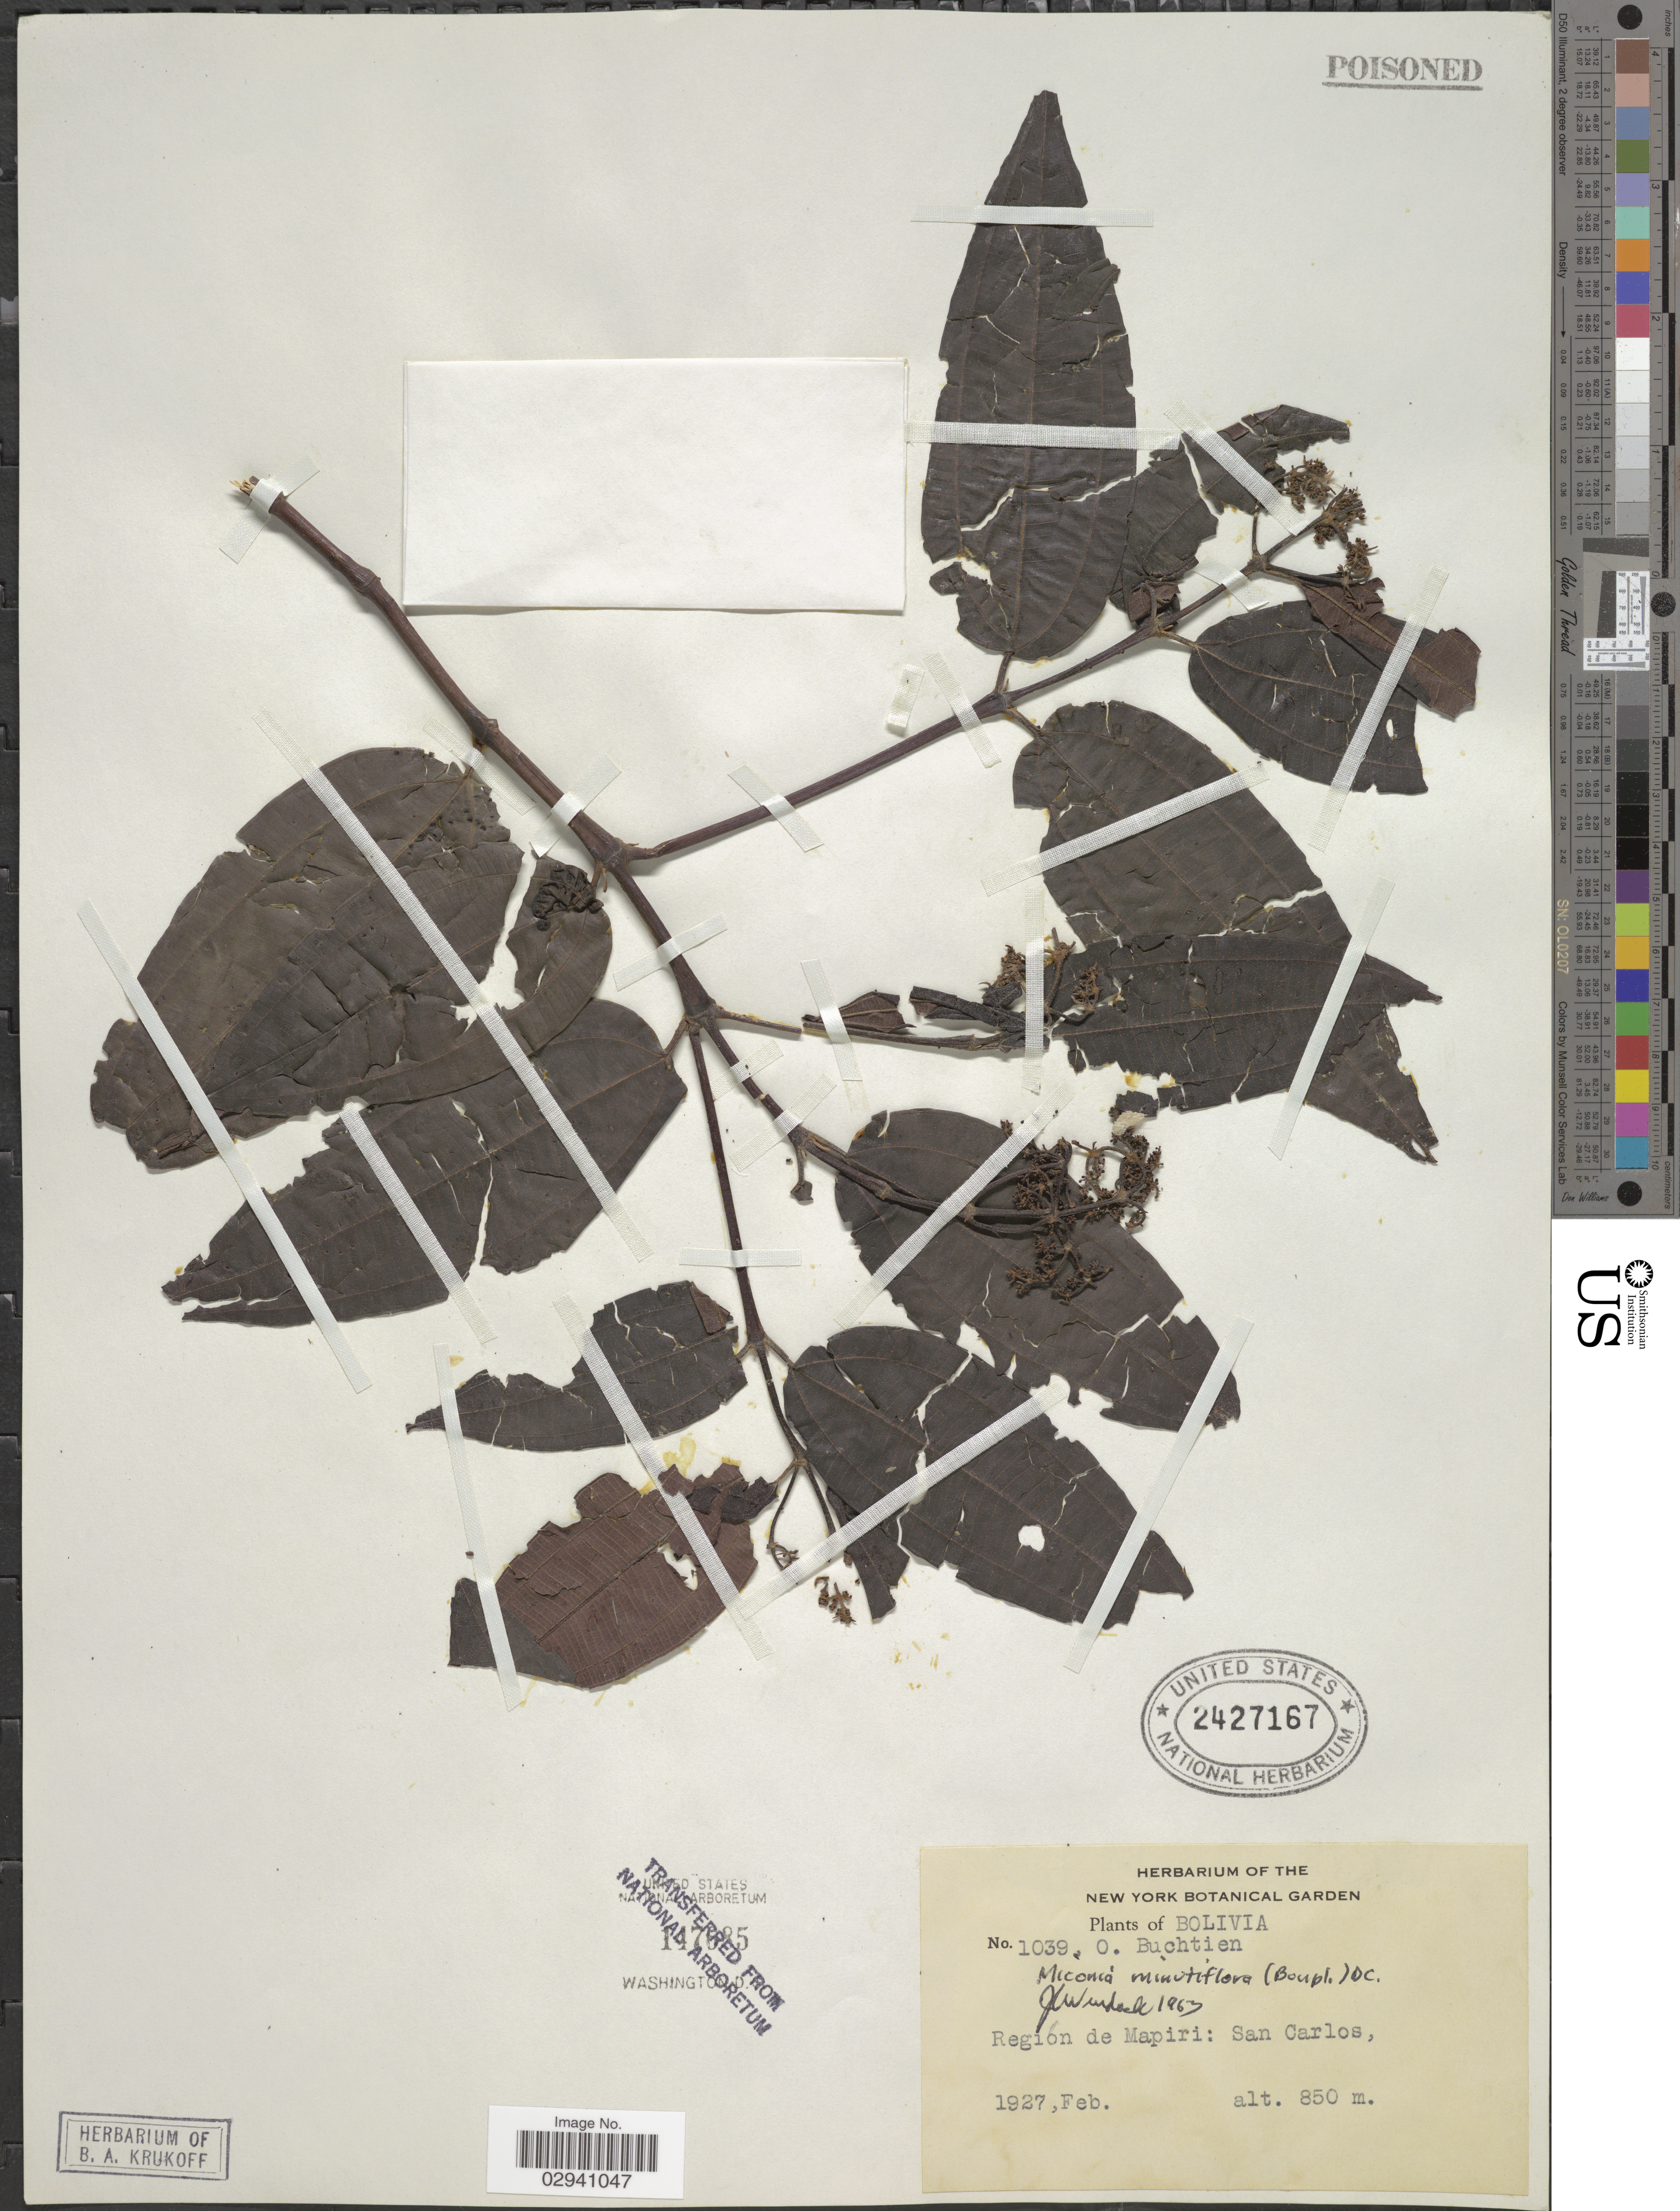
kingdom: Plantae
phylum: Tracheophyta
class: Magnoliopsida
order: Myrtales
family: Melastomataceae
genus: Miconia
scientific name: Miconia minutiflora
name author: (Bonpl.) DC.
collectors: O. Buchtien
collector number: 1039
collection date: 1927-02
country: Bolivia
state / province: La Paz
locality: Región de Mapiri: San Carlos.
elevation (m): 850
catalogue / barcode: US 2427167